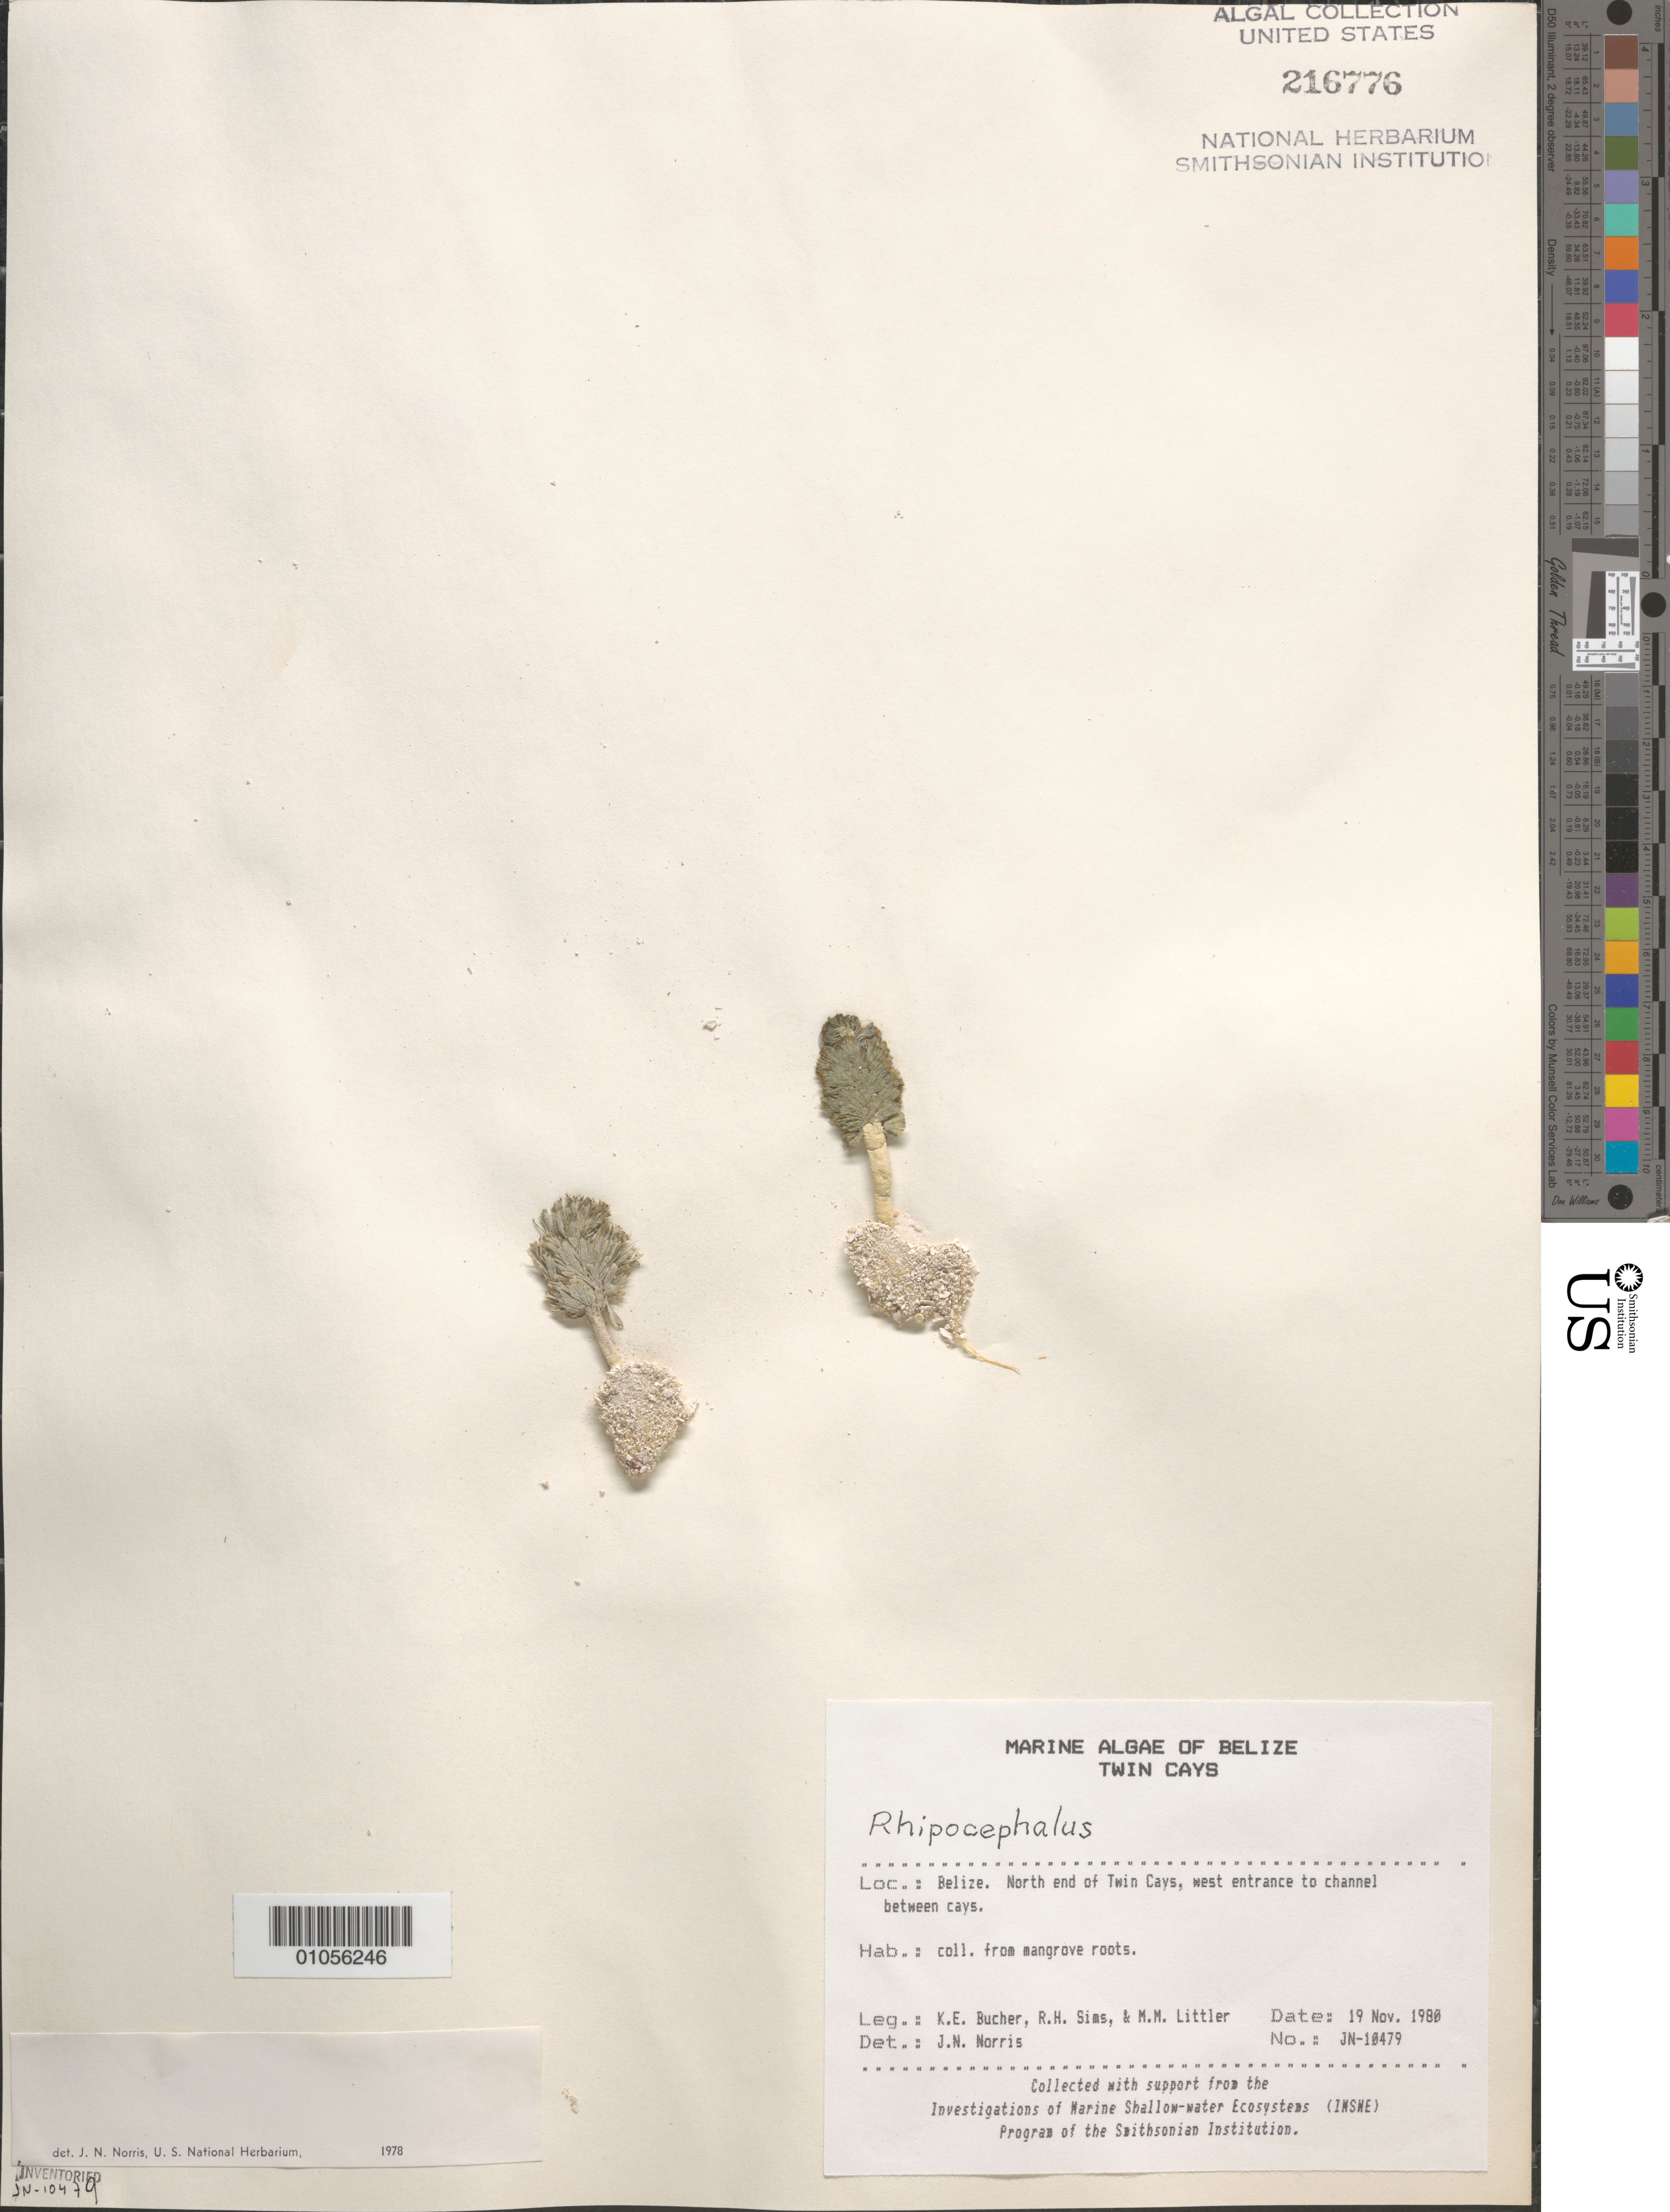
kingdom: Plantae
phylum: Chlorophyta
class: Ulvophyceae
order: Bryopsidales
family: Udoteaceae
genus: Rhipocephalus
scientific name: Rhipocephalus sp.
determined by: Norris, James N.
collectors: K. E. Bucher, R. H. Sims & M. M. Littler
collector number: JN-10479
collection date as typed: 19 Nov 1980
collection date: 1980-11-19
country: Belize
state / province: Stann Creek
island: Twin Cays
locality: North end of Twin Cays, west entrance to channel between cays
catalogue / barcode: US 216776